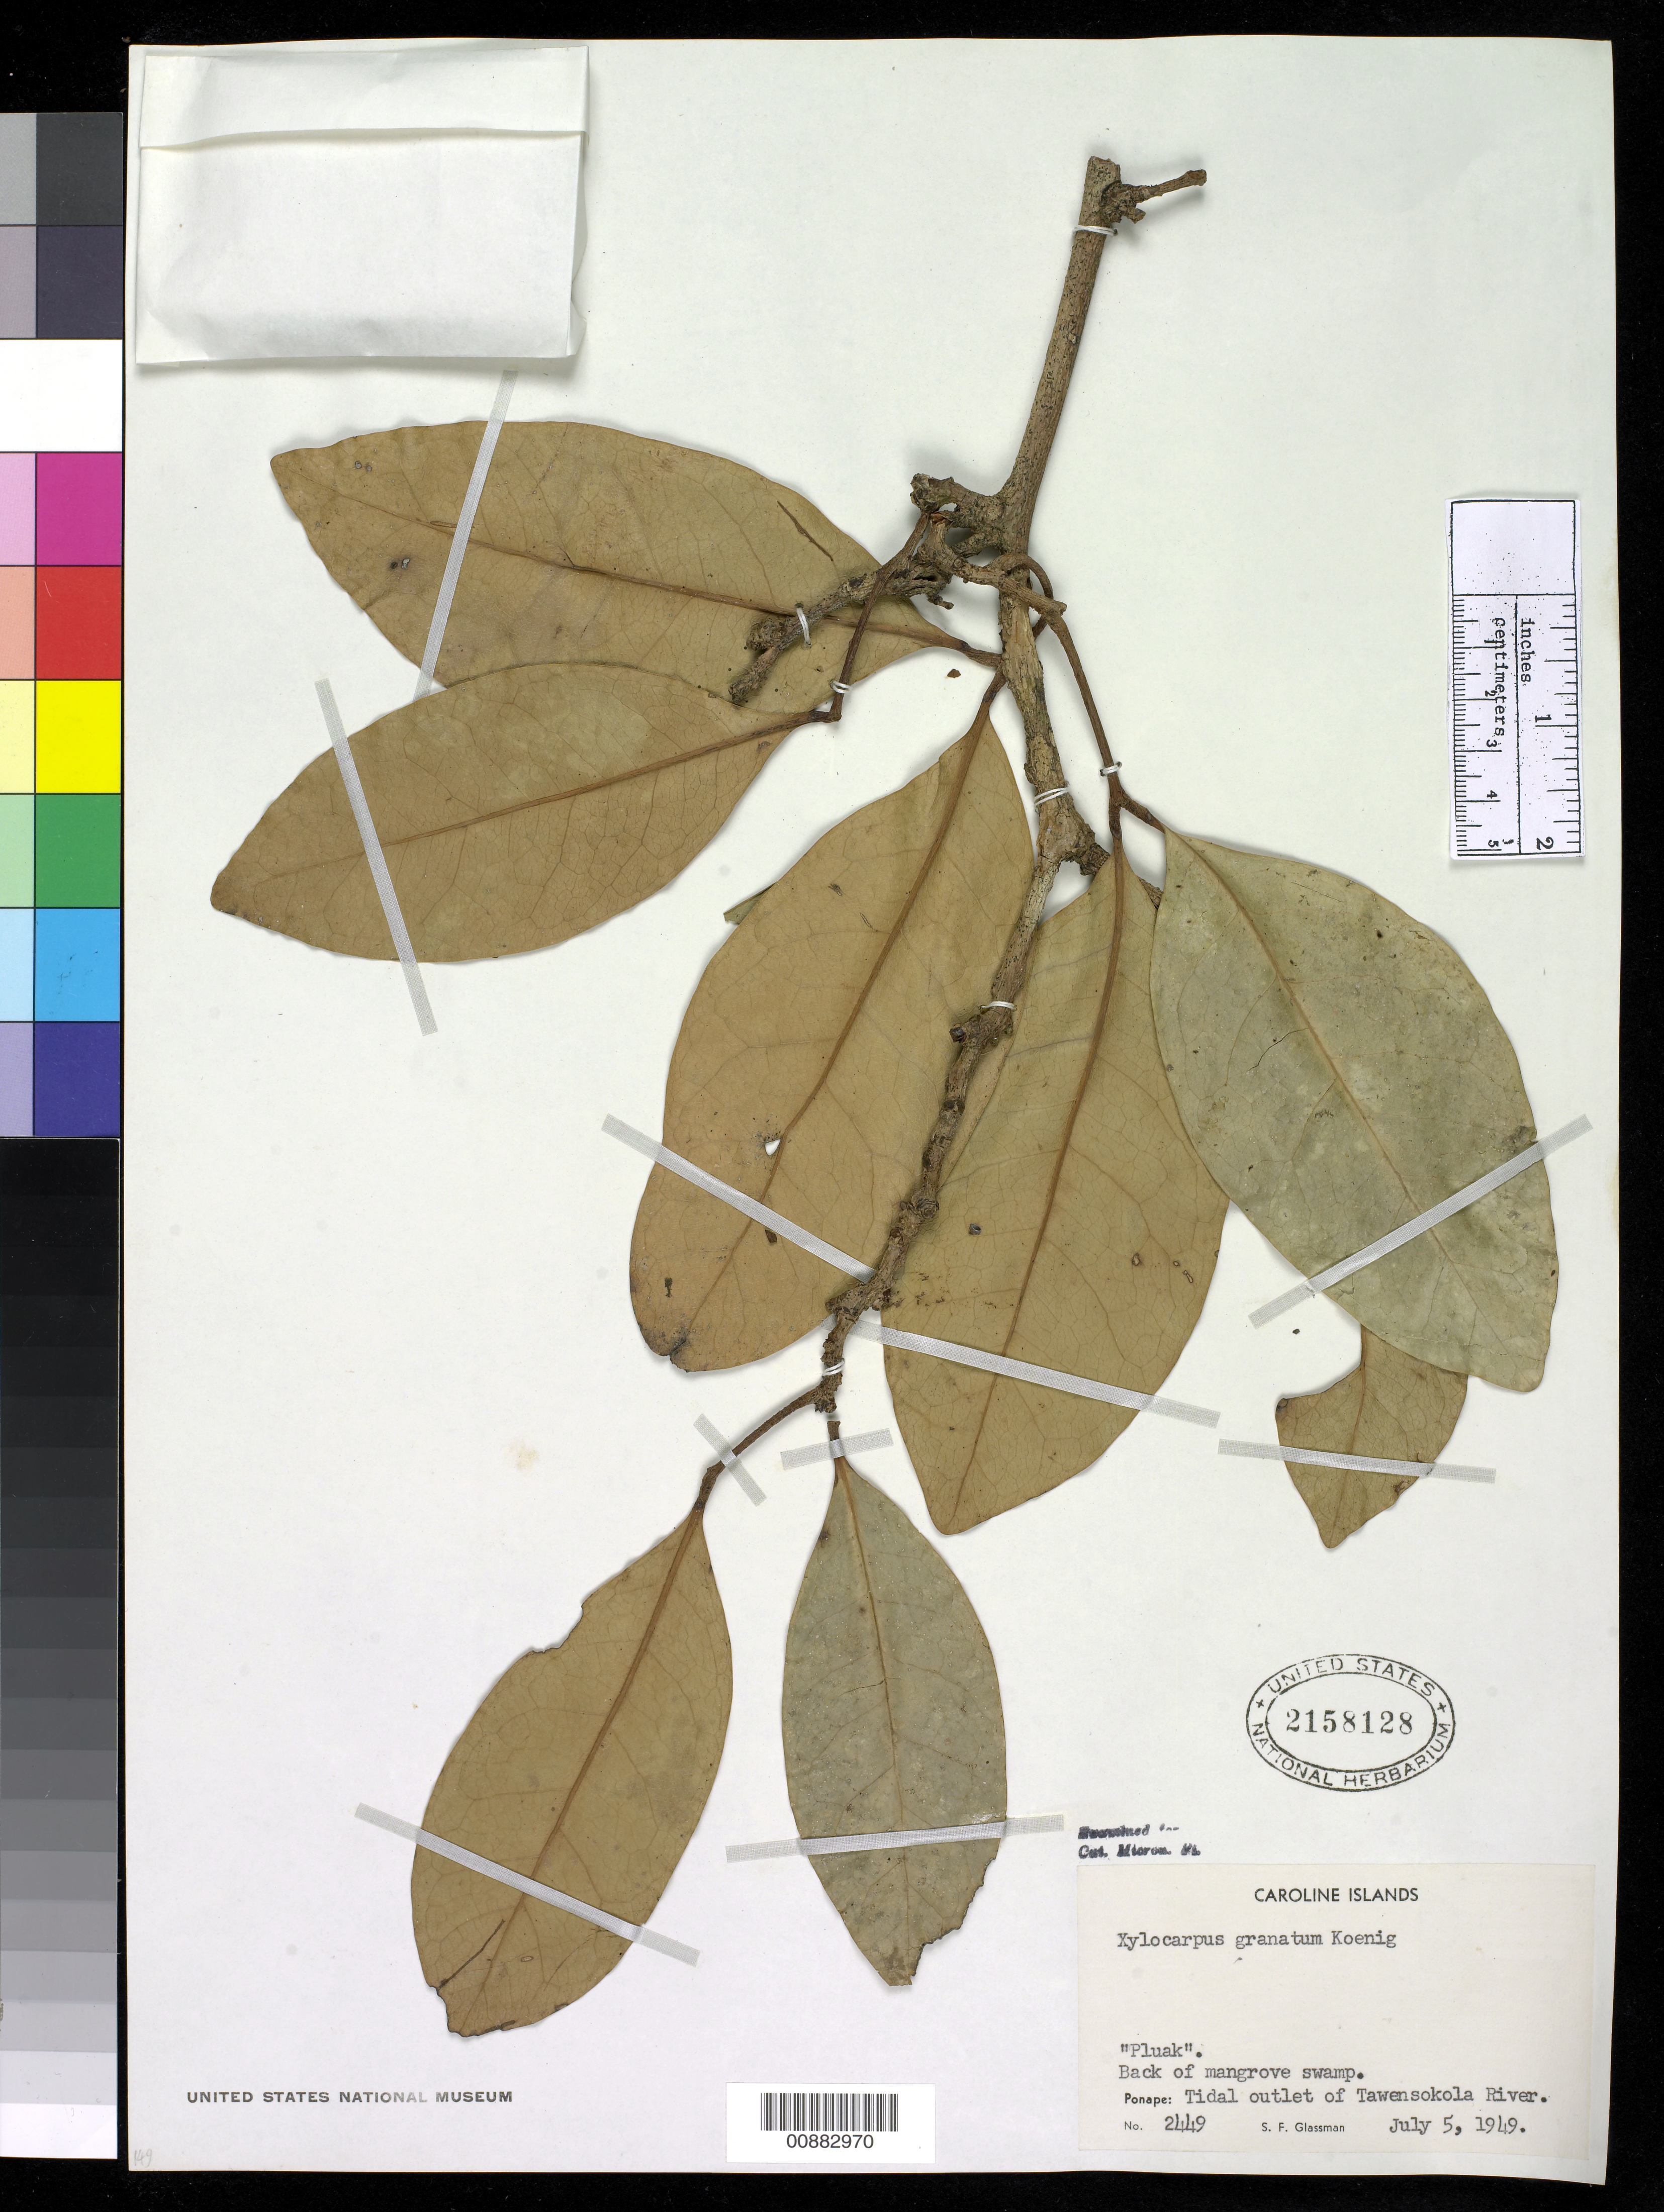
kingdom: Plantae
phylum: Tracheophyta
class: Magnoliopsida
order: Sapindales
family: Meliaceae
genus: Xylocarpus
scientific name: Xylocarpus granatum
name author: J. Koenig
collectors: S. F. Glassman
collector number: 2449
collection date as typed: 05 Jul 1949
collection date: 1949-07-05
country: Micronesia, Federated States of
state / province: Pohnpei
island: Pohnpei [Ponape]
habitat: tidal outlets of Tawensokola River, back of mangrove swamp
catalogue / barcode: US 2158128